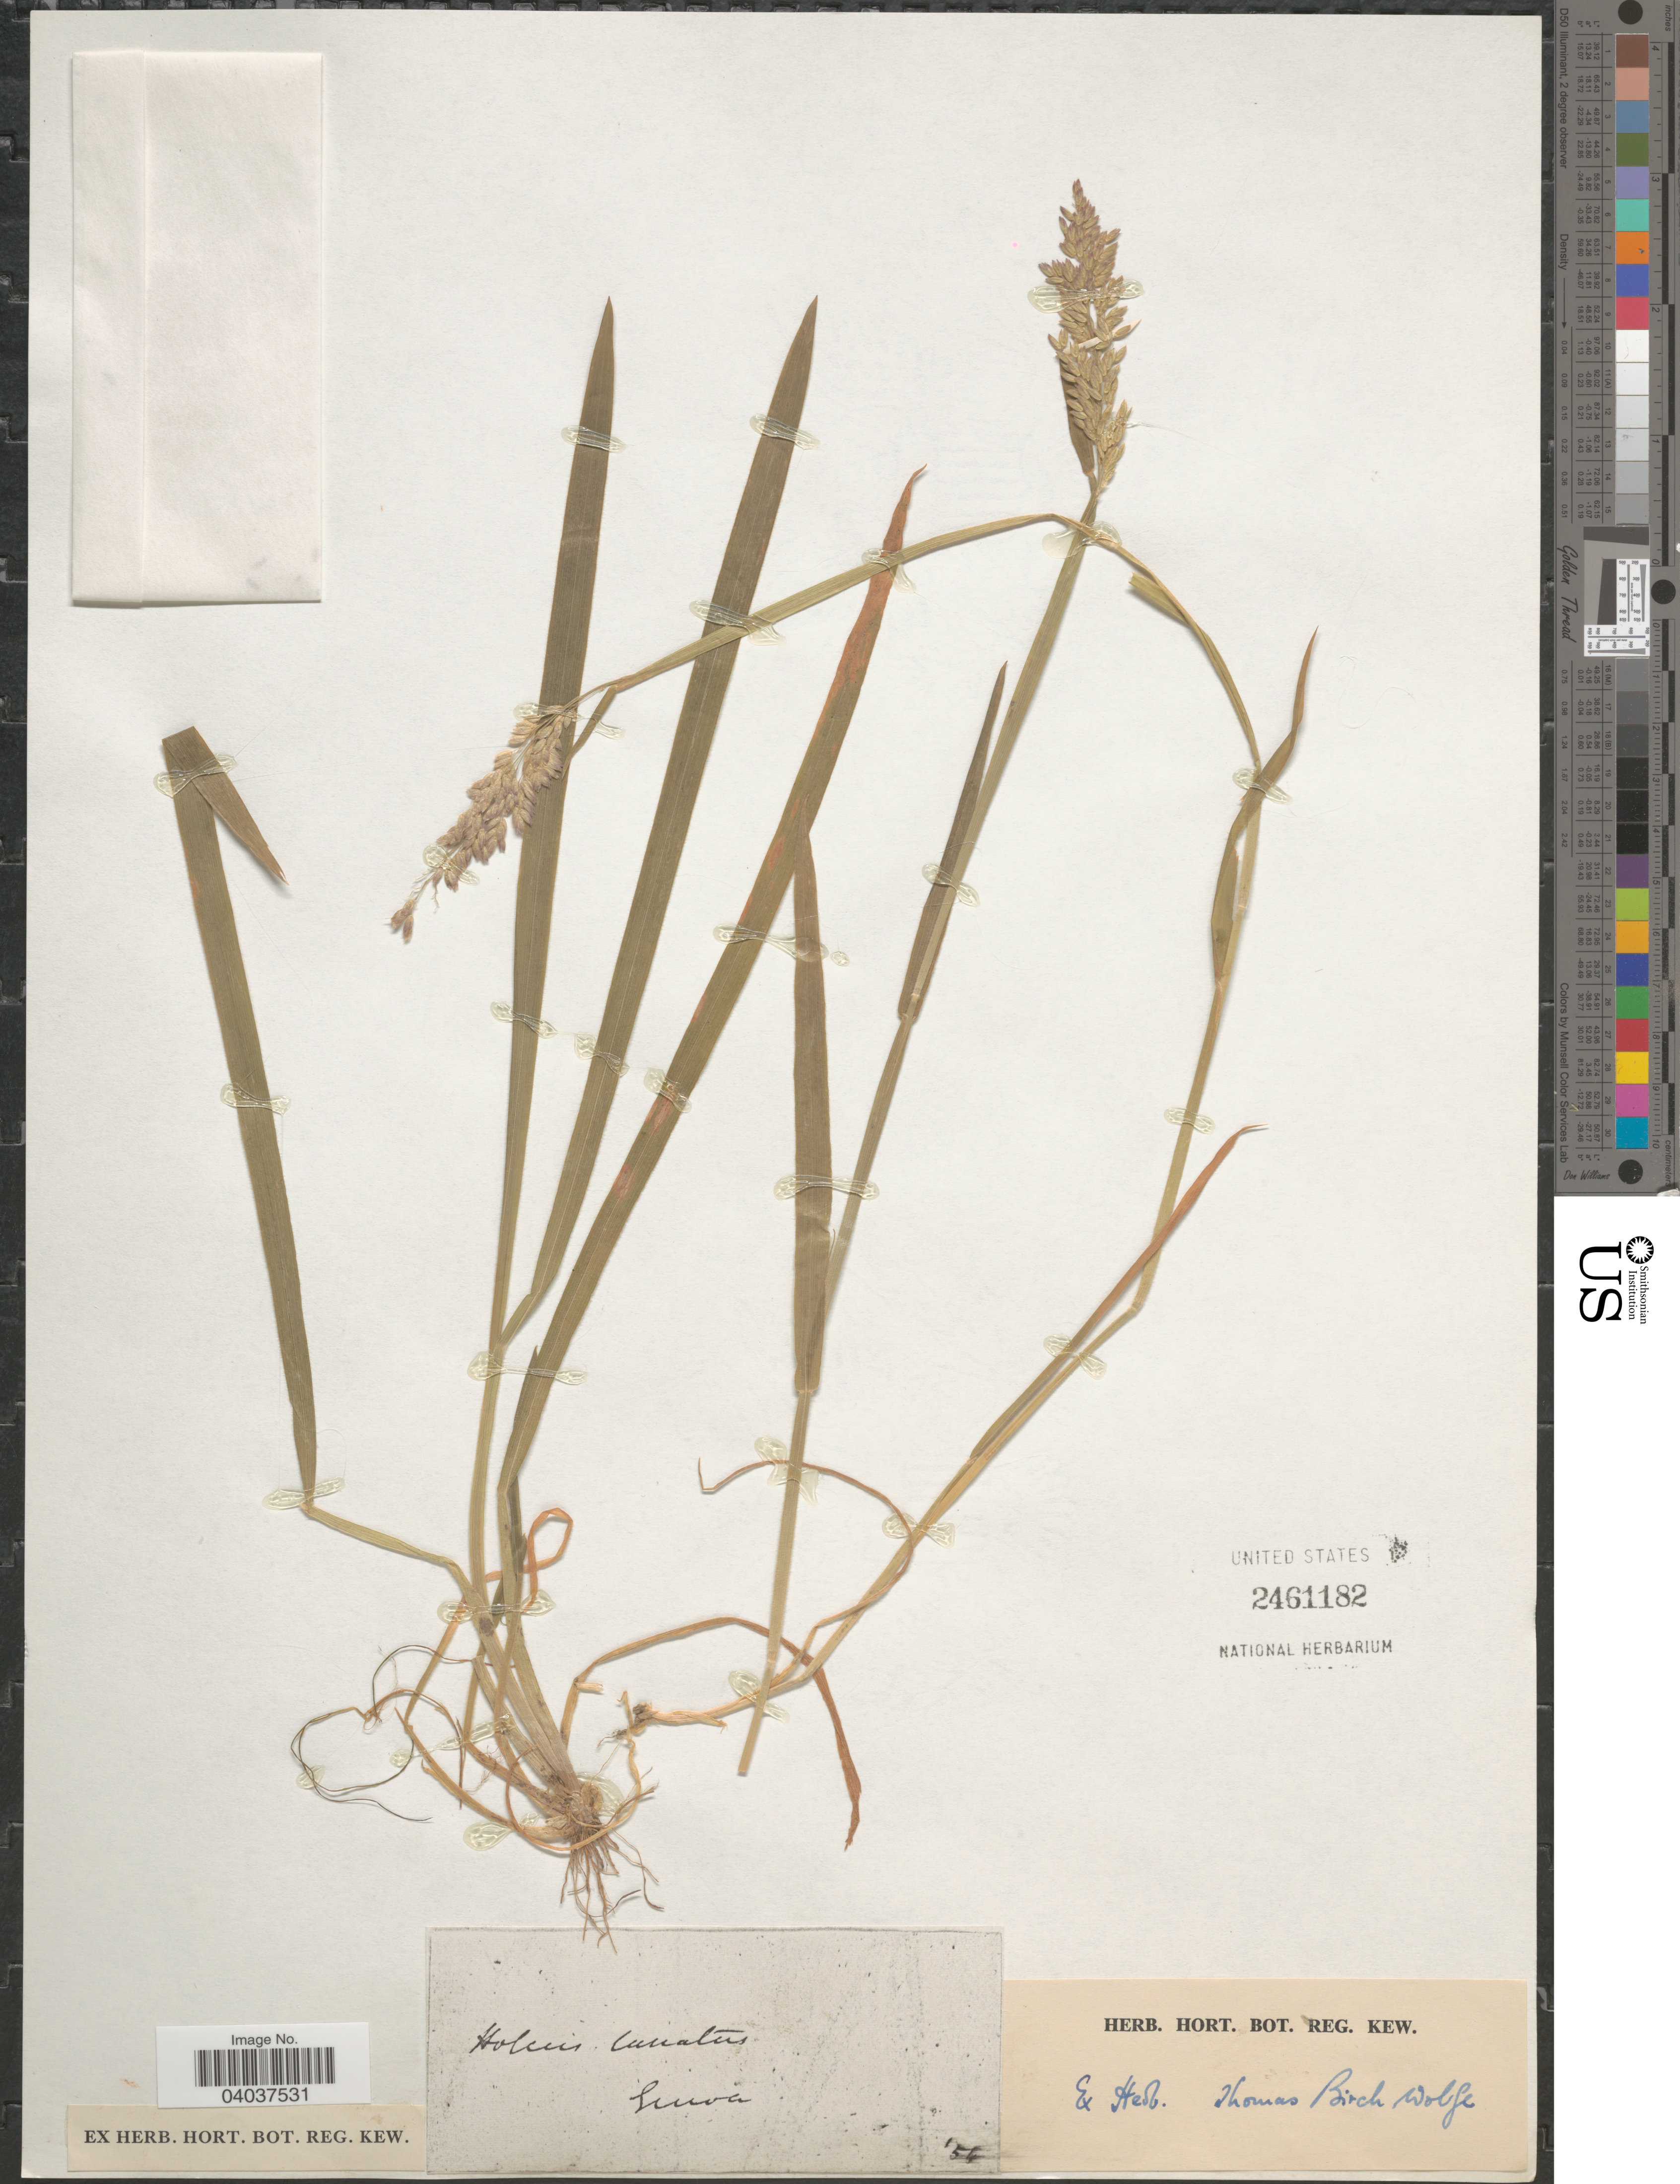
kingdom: Plantae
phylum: Tracheophyta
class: Liliopsida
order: Poales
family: Poaceae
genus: Holcus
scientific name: Holcus lanatus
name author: L.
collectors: Ex herb. Thomas Birch Wolfe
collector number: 54 ?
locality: Suiva [interpreted].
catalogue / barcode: US 2461182